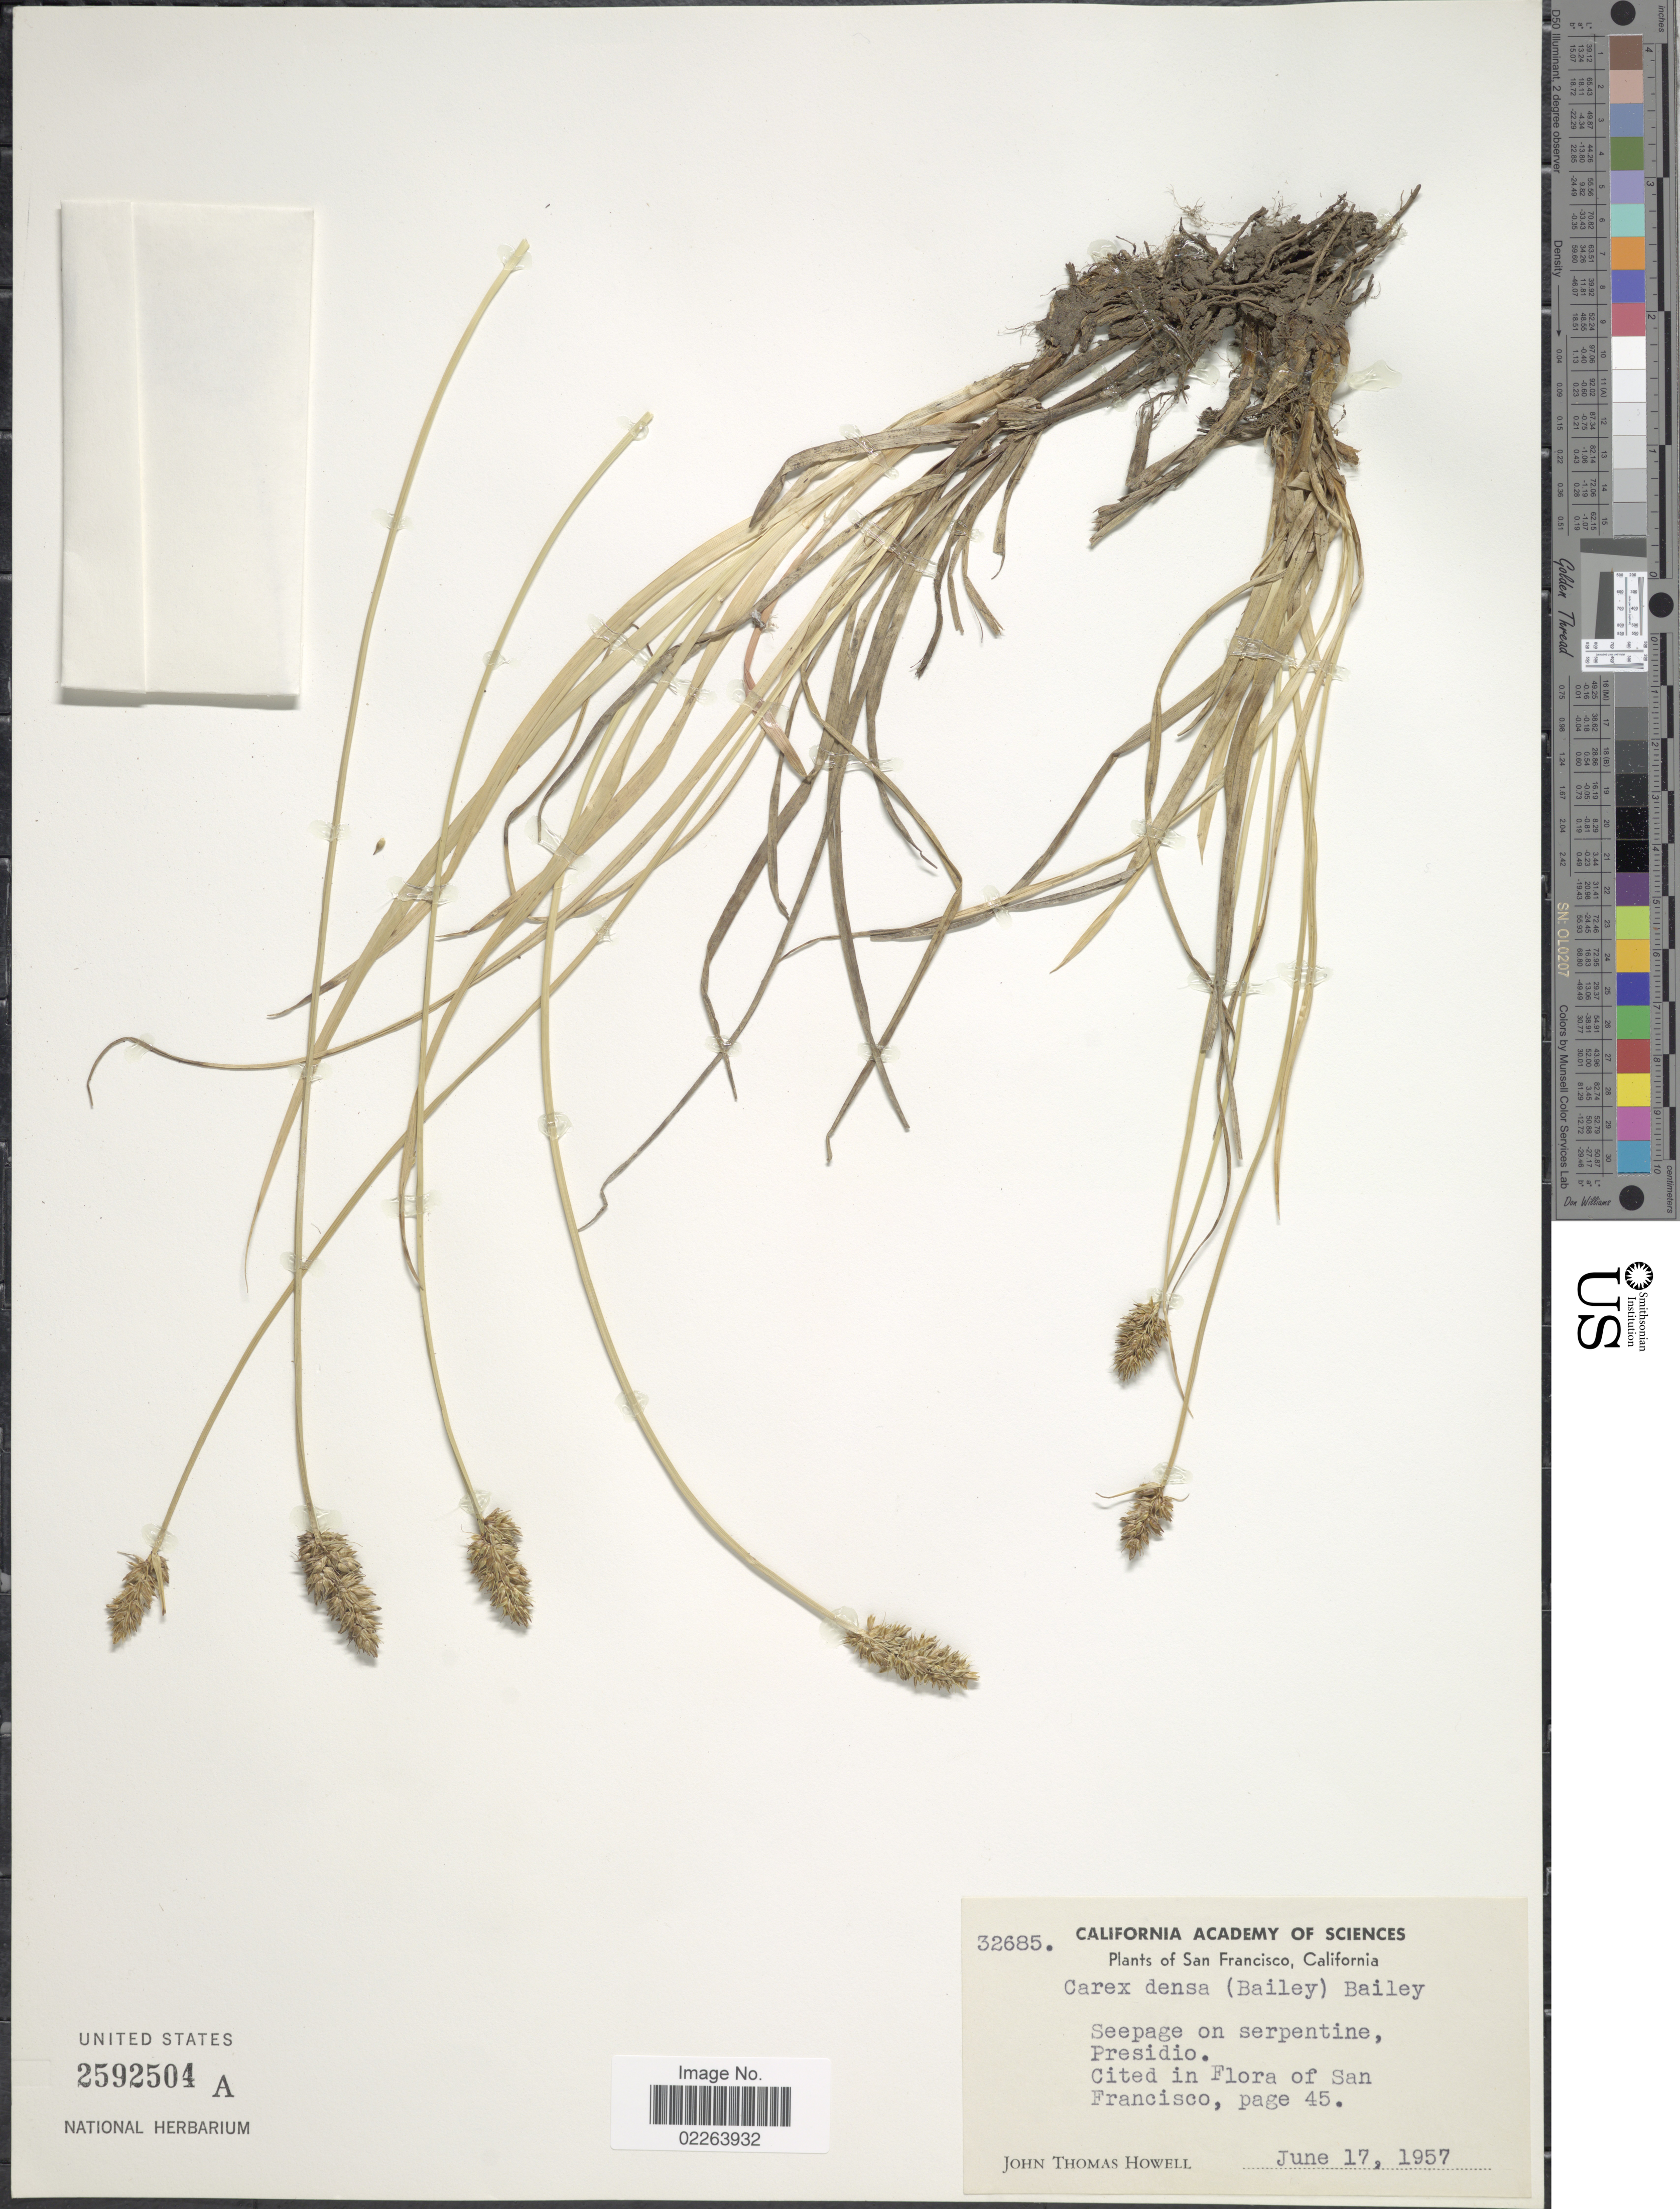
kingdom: Plantae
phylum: Tracheophyta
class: Liliopsida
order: Poales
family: Cyperaceae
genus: Carex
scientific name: Carex densa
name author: (L.H. Bailey) L.H. Bailey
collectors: J. T. Howell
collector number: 32685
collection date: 1957-06-17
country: United States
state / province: California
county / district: San Francisco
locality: San Francisco, Seepage on serpentine, Presidio. Cited in Flora of San Francisco, page 45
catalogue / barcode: US 2592504A